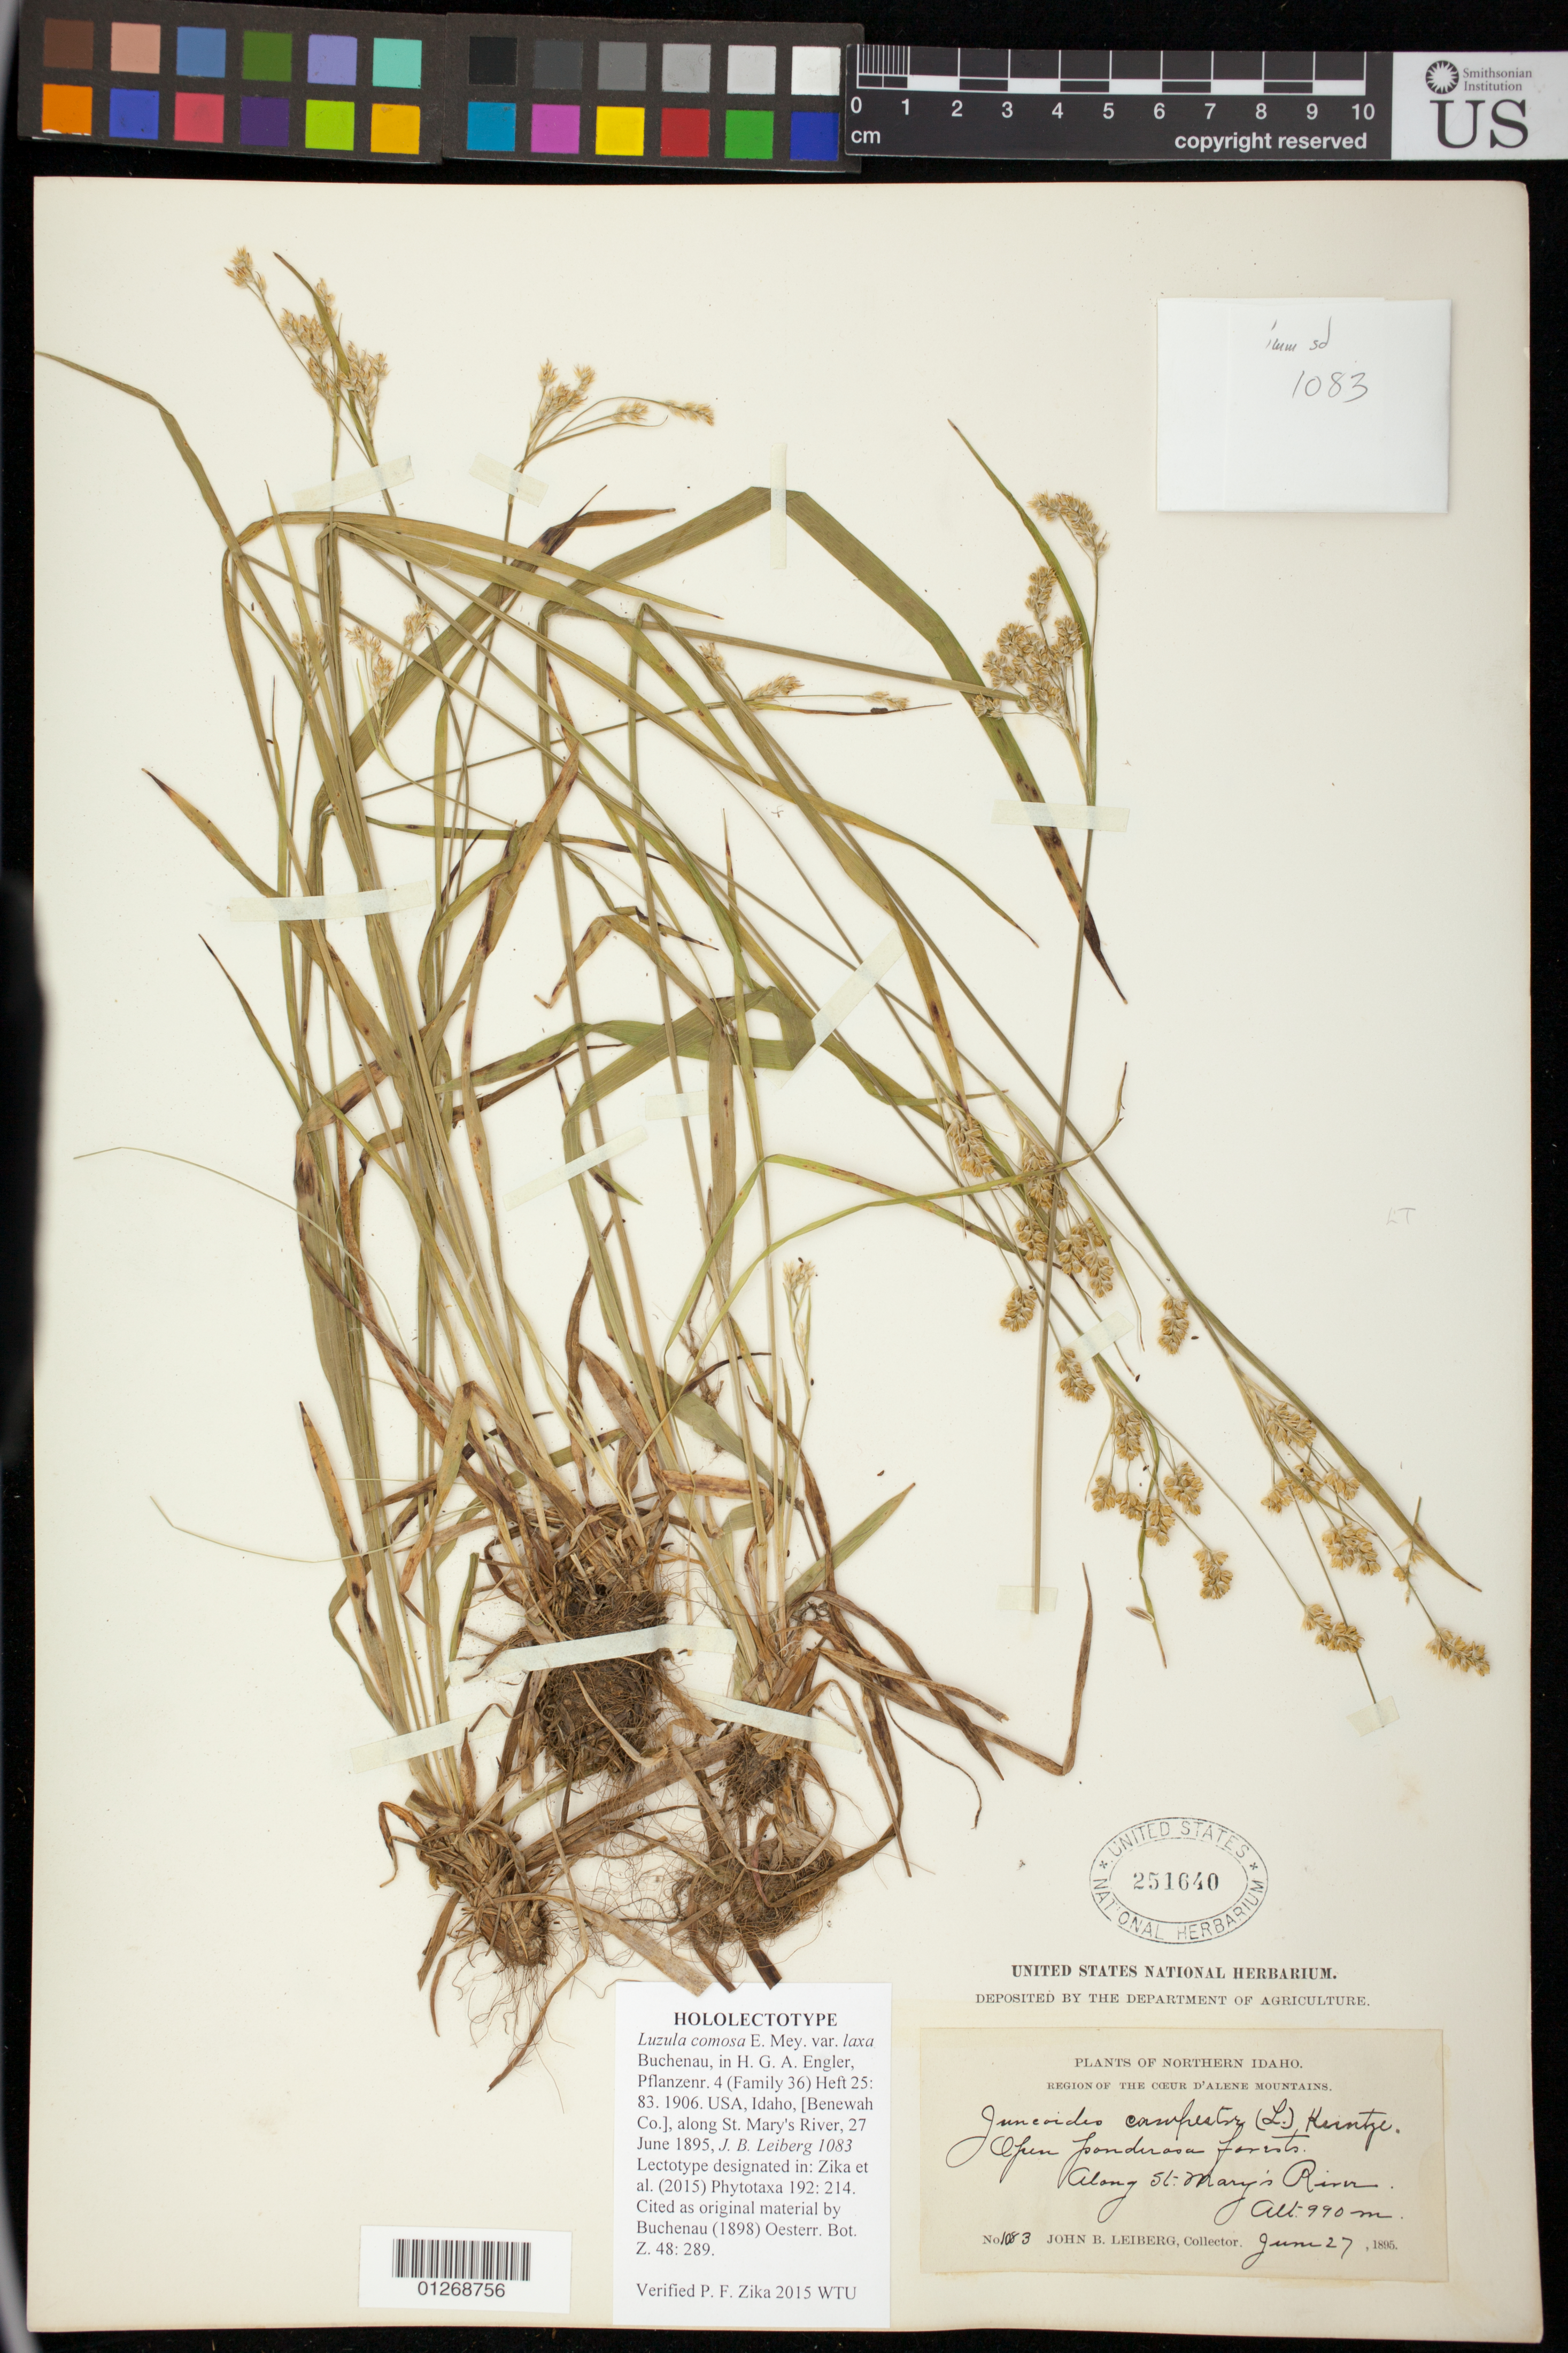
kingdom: Plantae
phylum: Tracheophyta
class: Liliopsida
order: Poales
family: Juncaceae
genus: Luzula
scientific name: Luzula comosa var. laxa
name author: Buchenau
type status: Lectotype; Isosyntype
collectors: J. Leiberg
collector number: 1083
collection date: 1895-06-27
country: United States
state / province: Idaho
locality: Northern Idaho; region of the Coeur d'Alene Mountains. Along St. Mary's River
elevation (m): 990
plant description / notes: No collections cited in protologue; for discussion of typification see Zika 2015, Phytotaxa 192(4): 217.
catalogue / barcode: US 251640